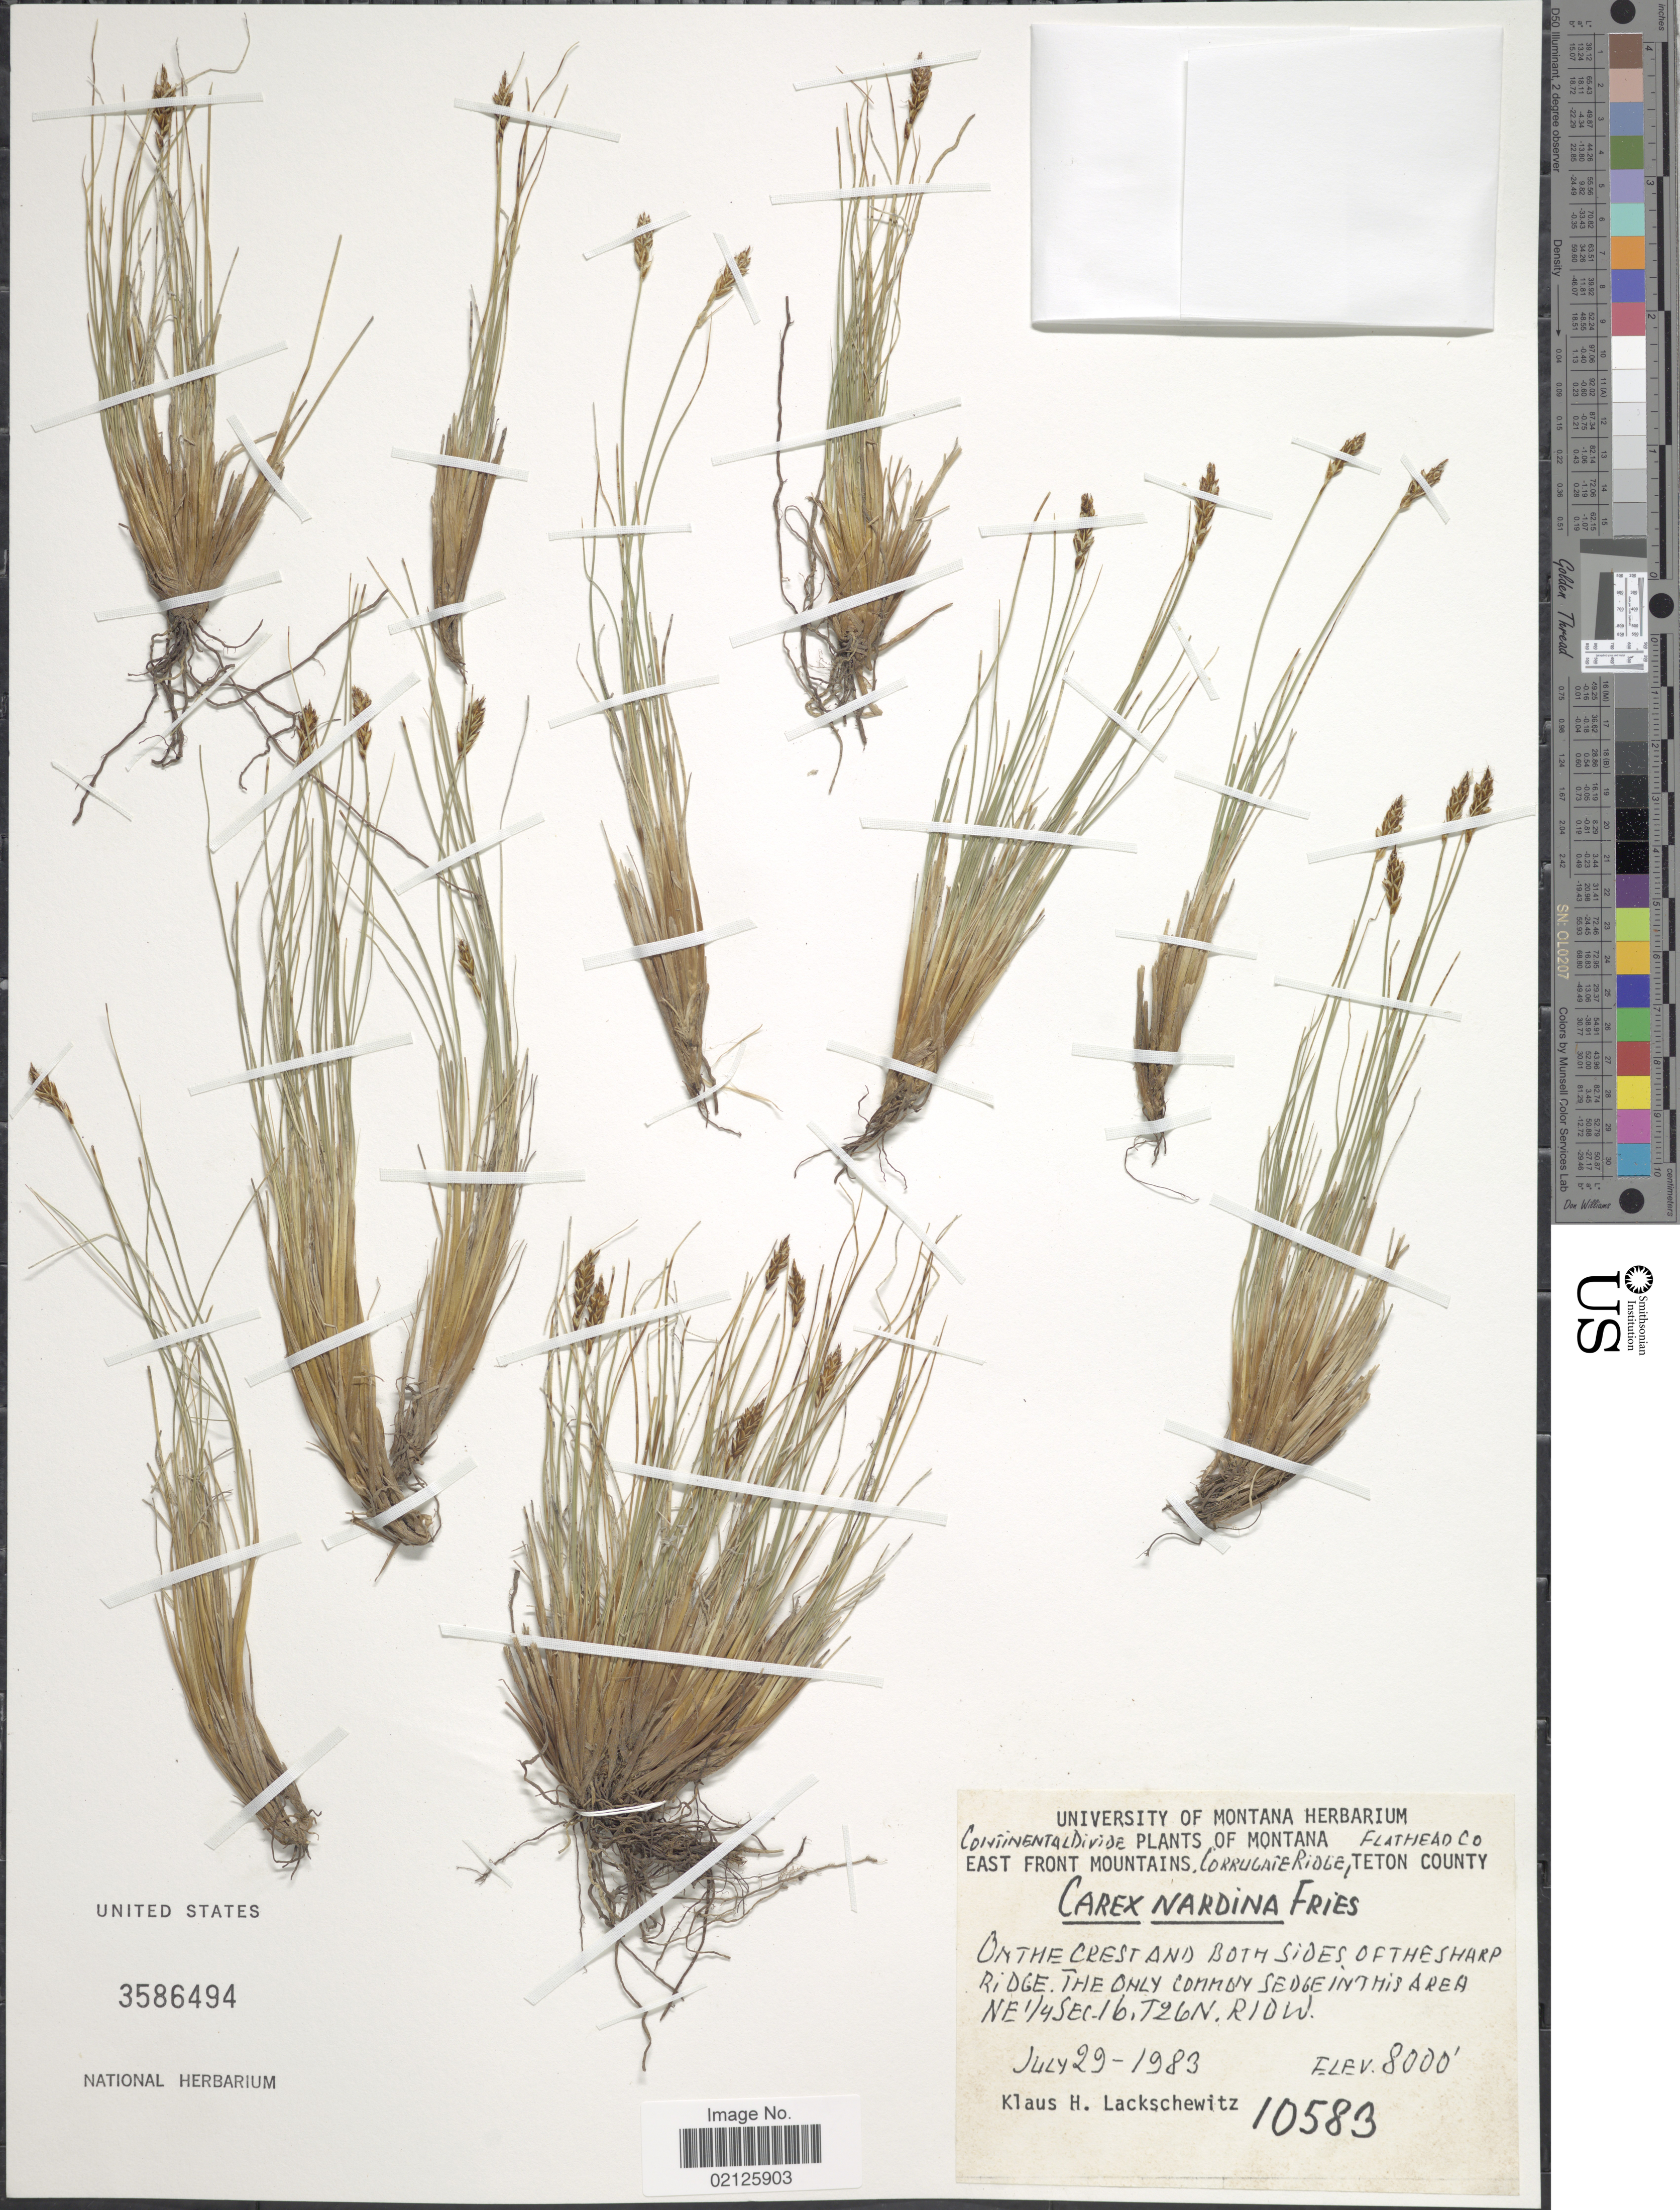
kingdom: Plantae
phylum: Tracheophyta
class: Liliopsida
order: Poales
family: Cyperaceae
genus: Carex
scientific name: Carex nardina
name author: (Hornem.) Fr.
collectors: K. Lackschewitz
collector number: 10583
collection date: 1983-07-29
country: United States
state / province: Montana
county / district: Flathead / Teton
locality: Continental Divide, East Front Mountains, Flathead County / Corrugaie Ridge, Teton County. On the crest and both sides of the sharp ridge. The only common sedge in this area NE ¼ Sec. 16, T26N, R10W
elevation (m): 2438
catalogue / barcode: US 3586494